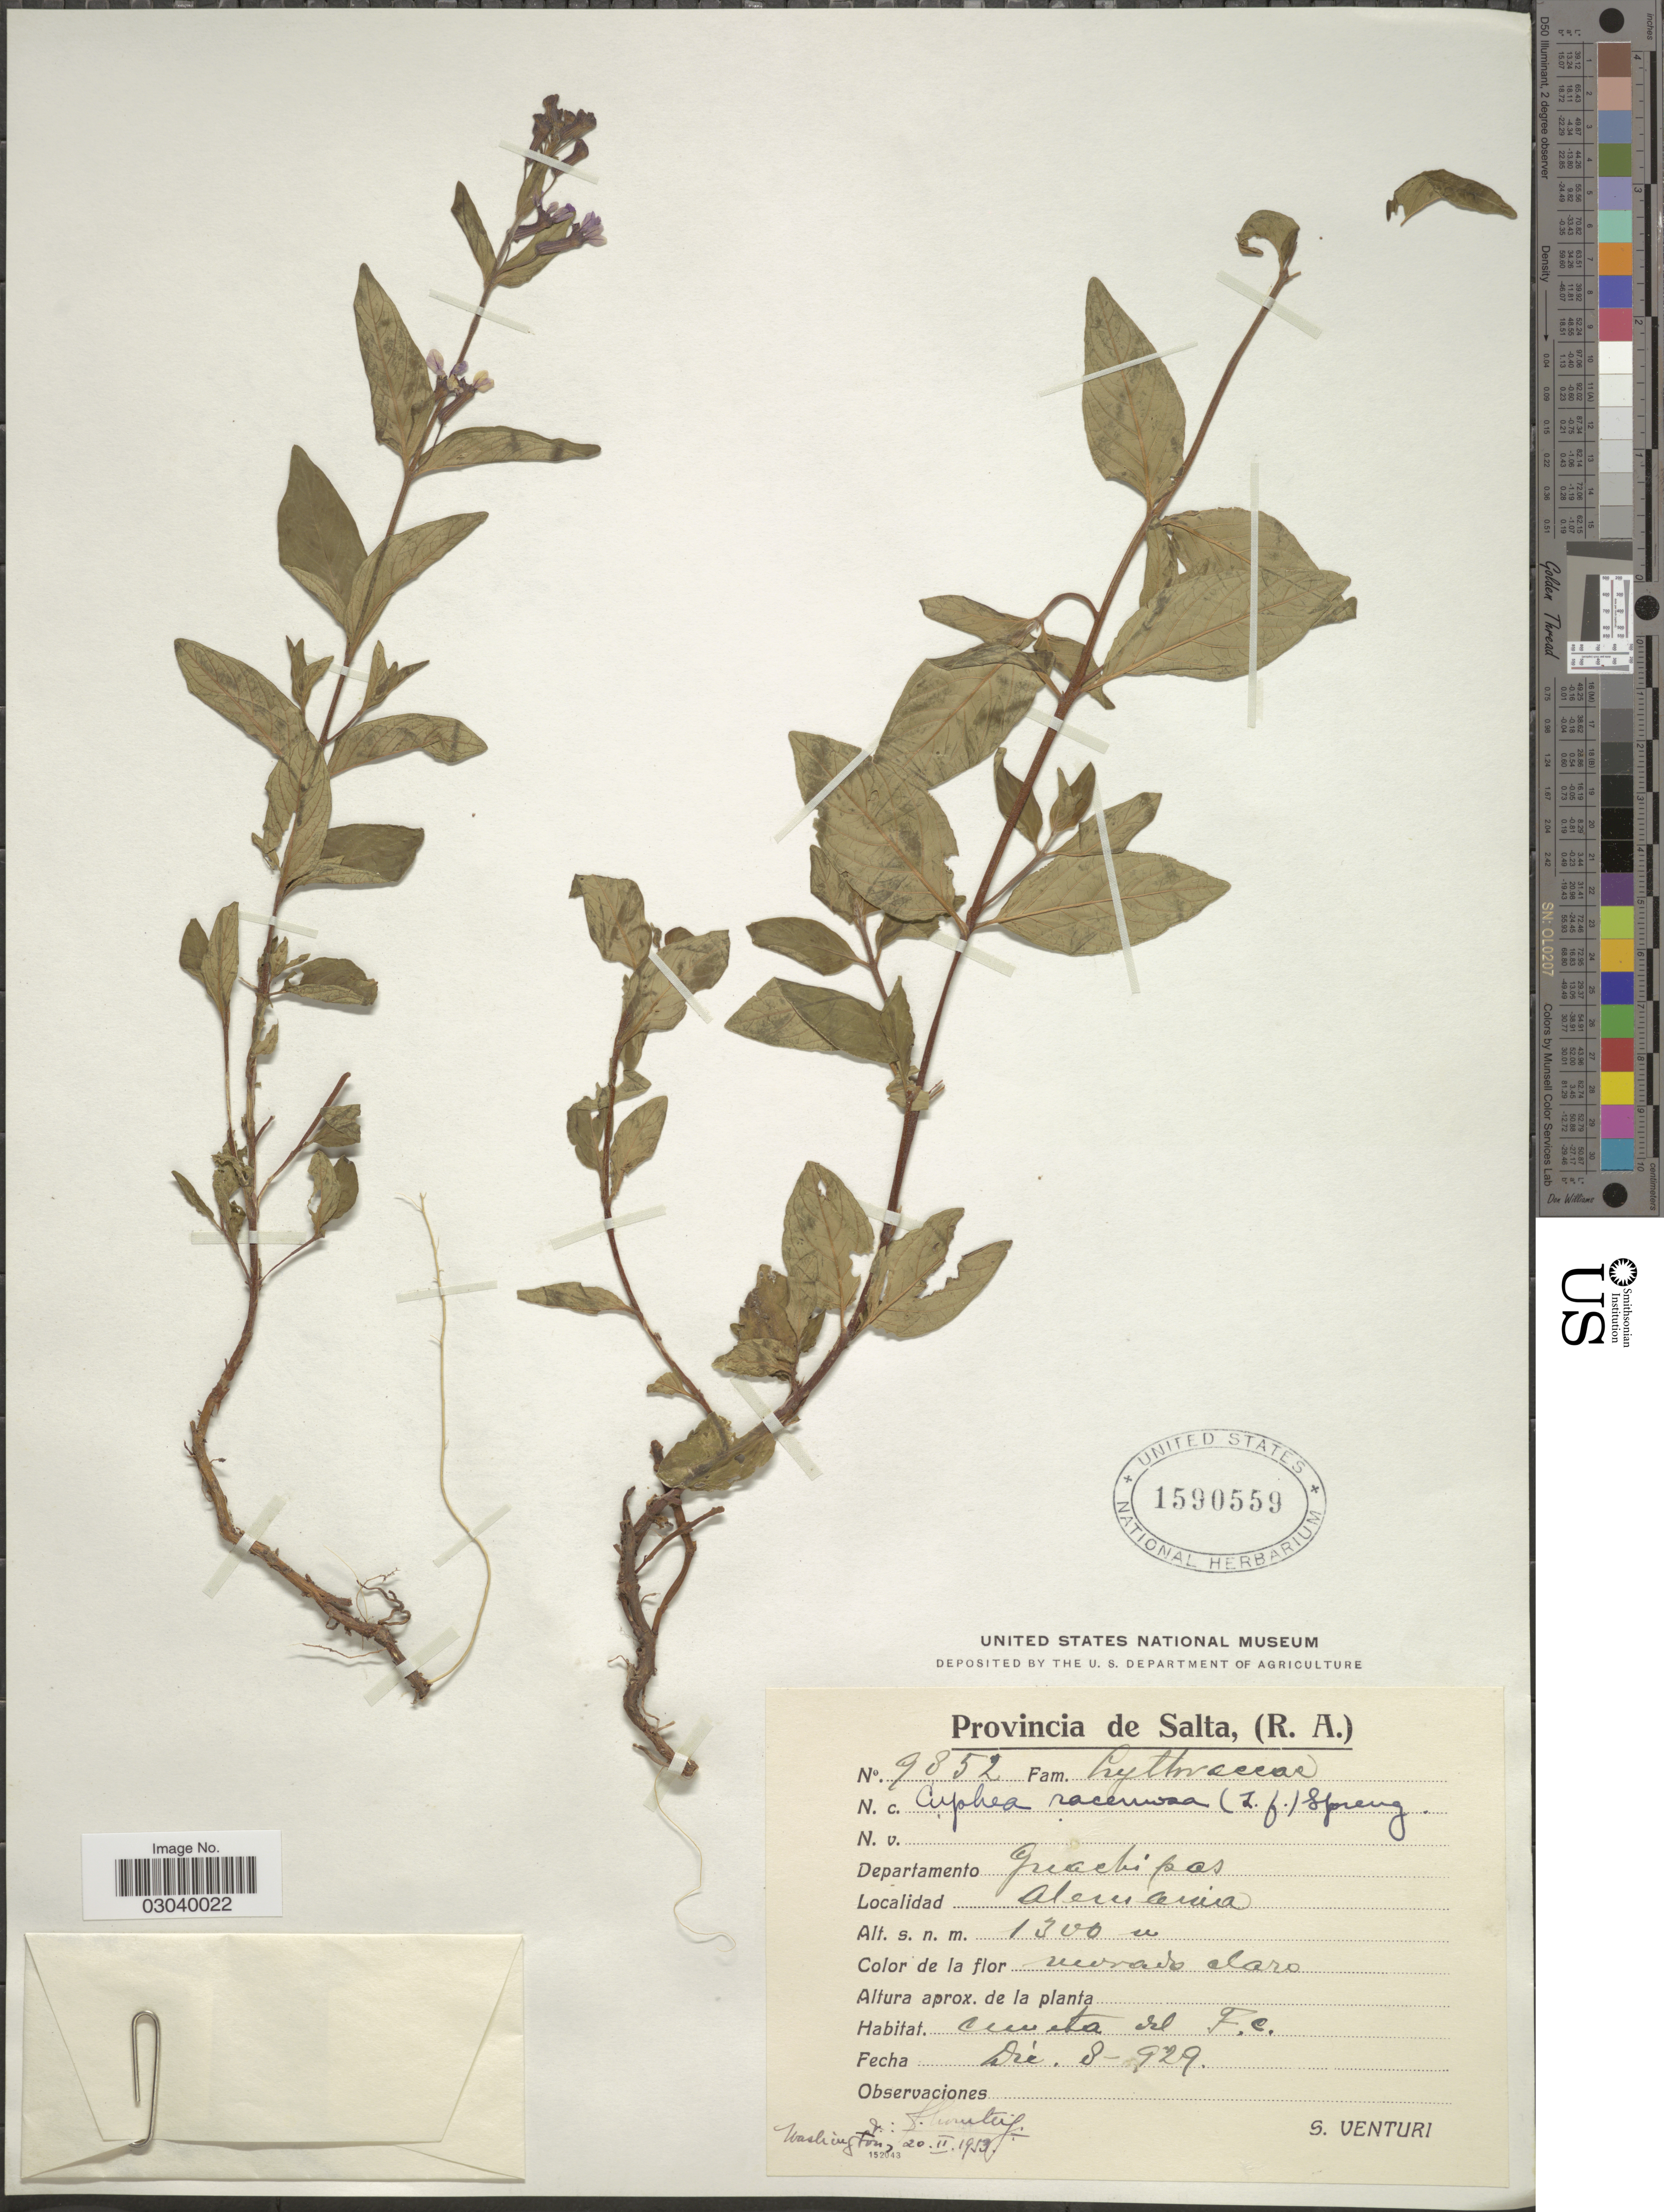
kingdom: Plantae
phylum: Tracheophyta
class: Magnoliopsida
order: Myrtales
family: Lythraceae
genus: Cuphea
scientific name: Cuphea racemosa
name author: (L. f.) Spreng.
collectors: S. Venturi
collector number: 9852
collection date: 1929-12-08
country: Argentina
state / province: Salta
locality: Departamento Guachipas, Alemania.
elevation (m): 1300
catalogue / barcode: US 1590559